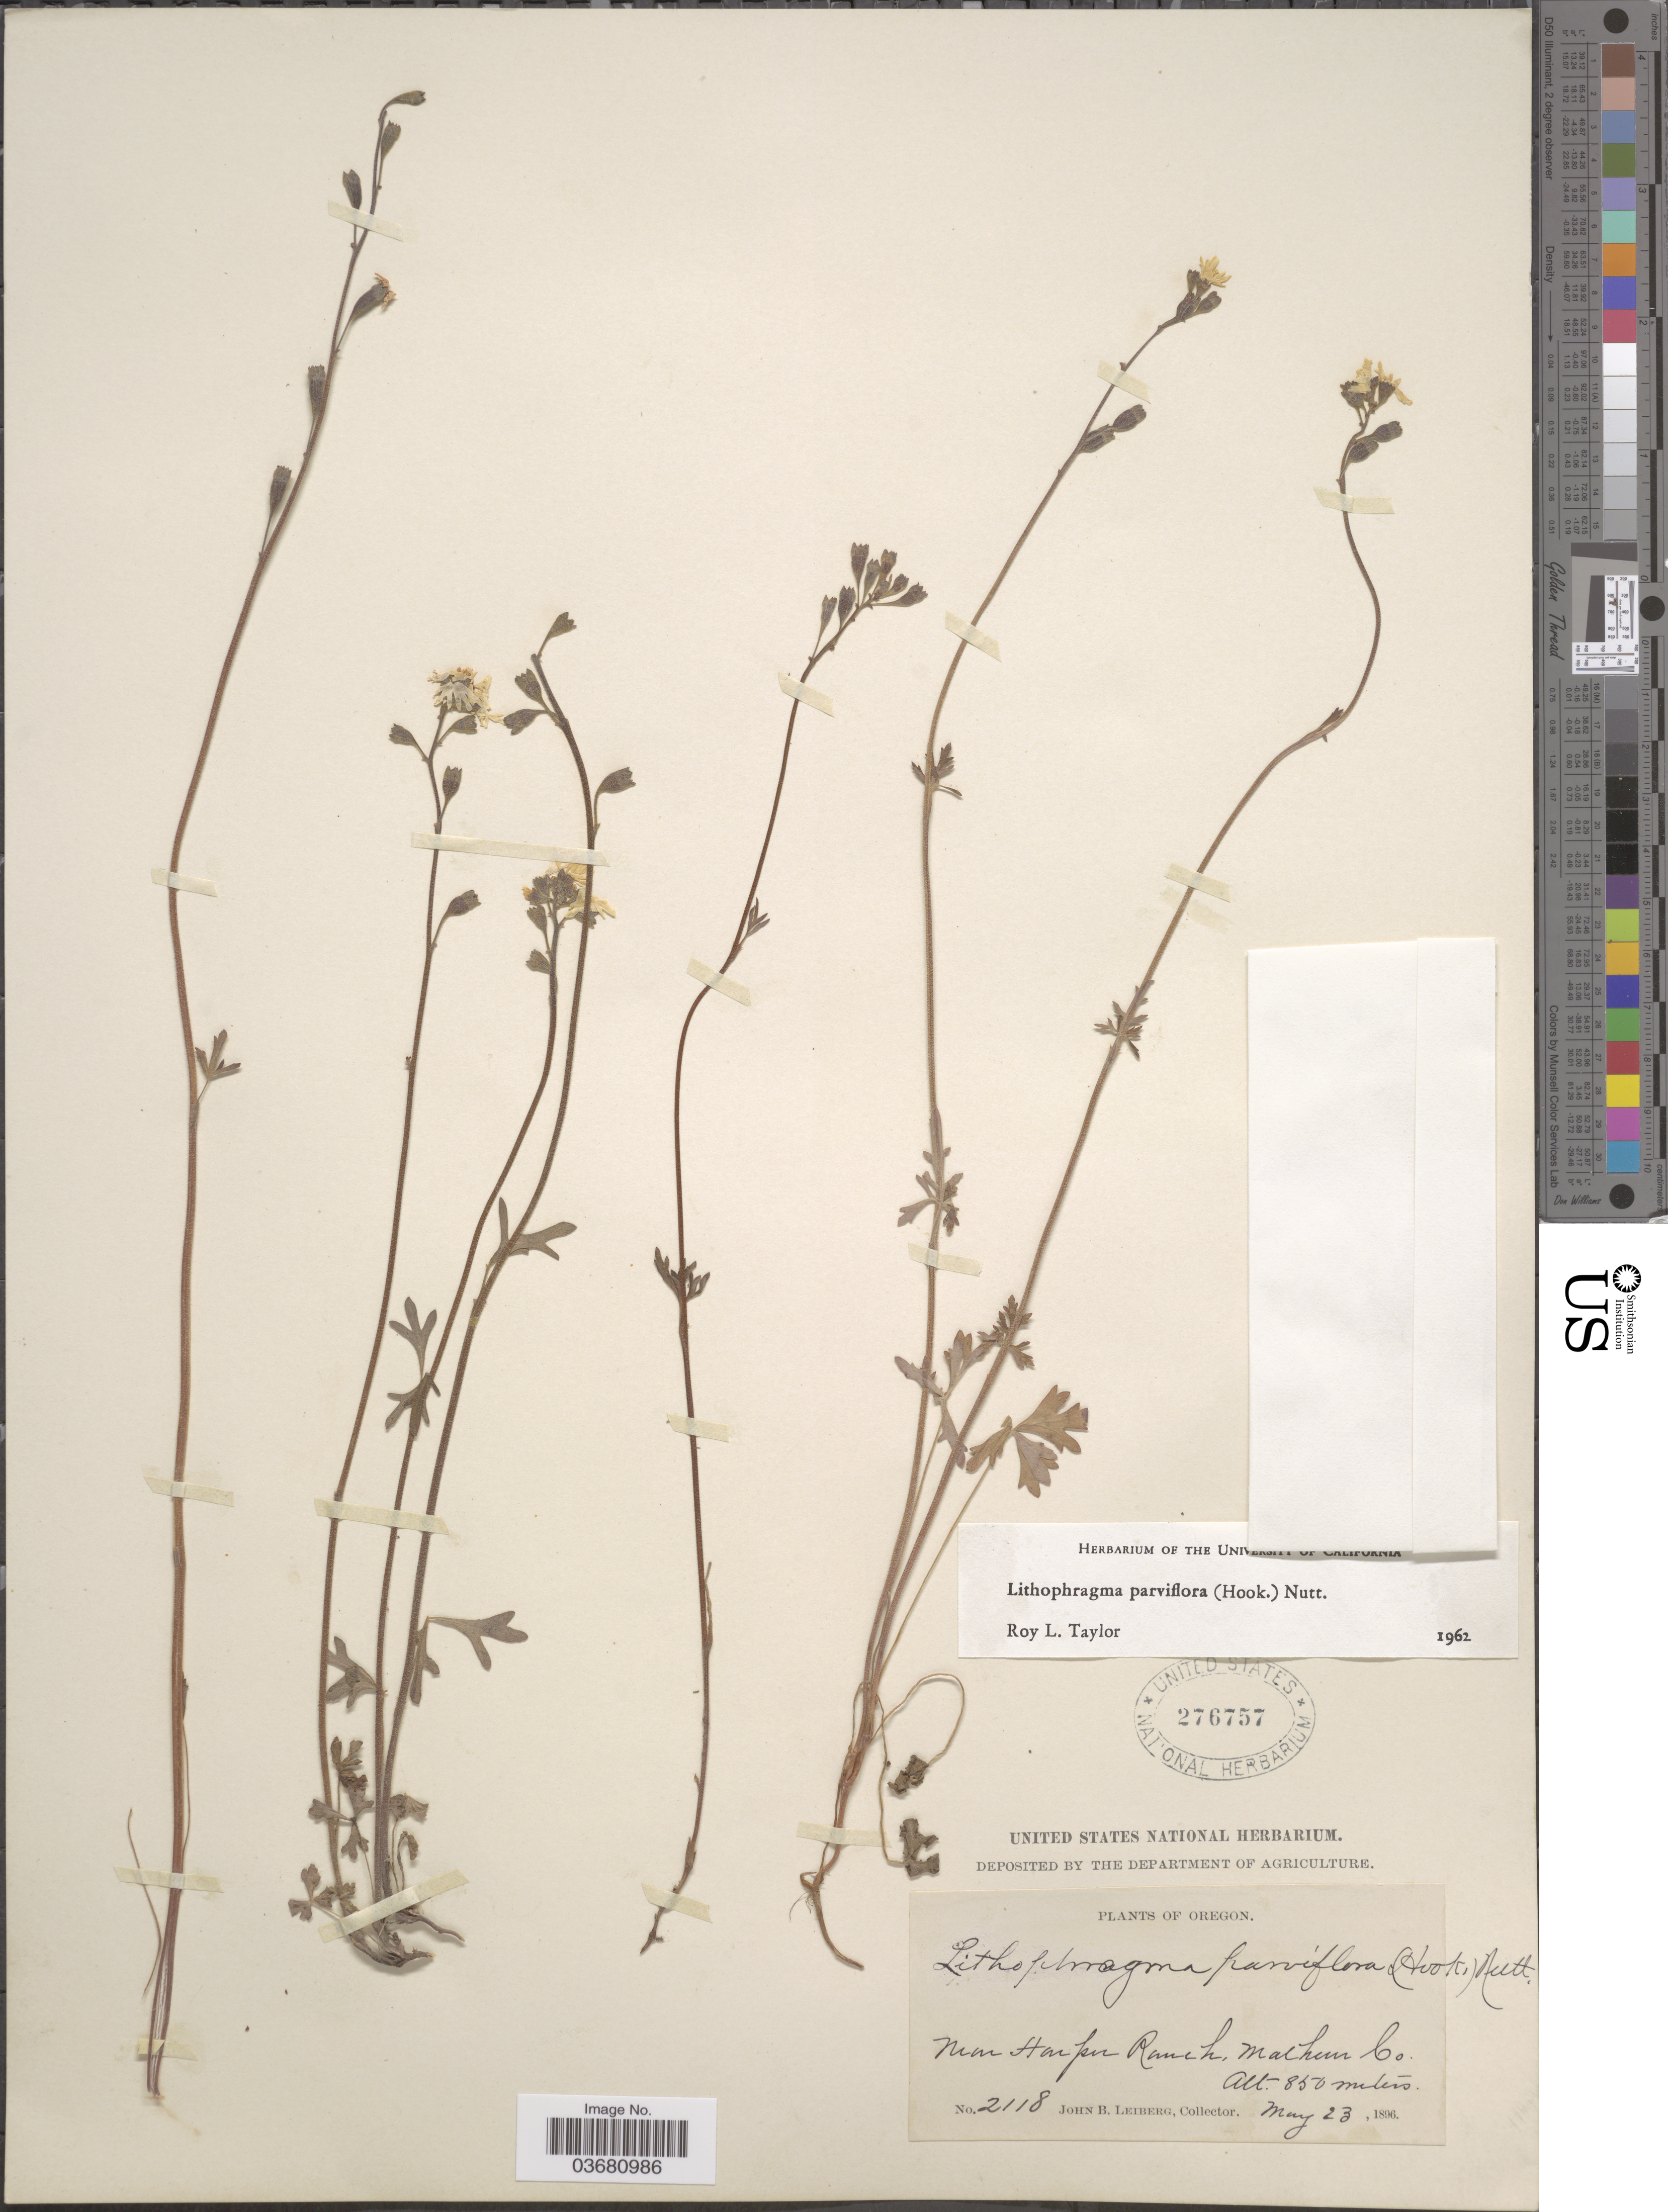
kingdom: Plantae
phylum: Tracheophyta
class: Magnoliopsida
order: Saxifragales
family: Saxifragaceae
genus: Lithophragma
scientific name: Lithophragma parviflorum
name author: (Hook.) Nutt.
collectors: J. B. Leiberg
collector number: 2118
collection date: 1896-05-23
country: United States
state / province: Oregon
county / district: Malheur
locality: Near Harper Ranch, Malheur Co.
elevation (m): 850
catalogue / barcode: US 276757